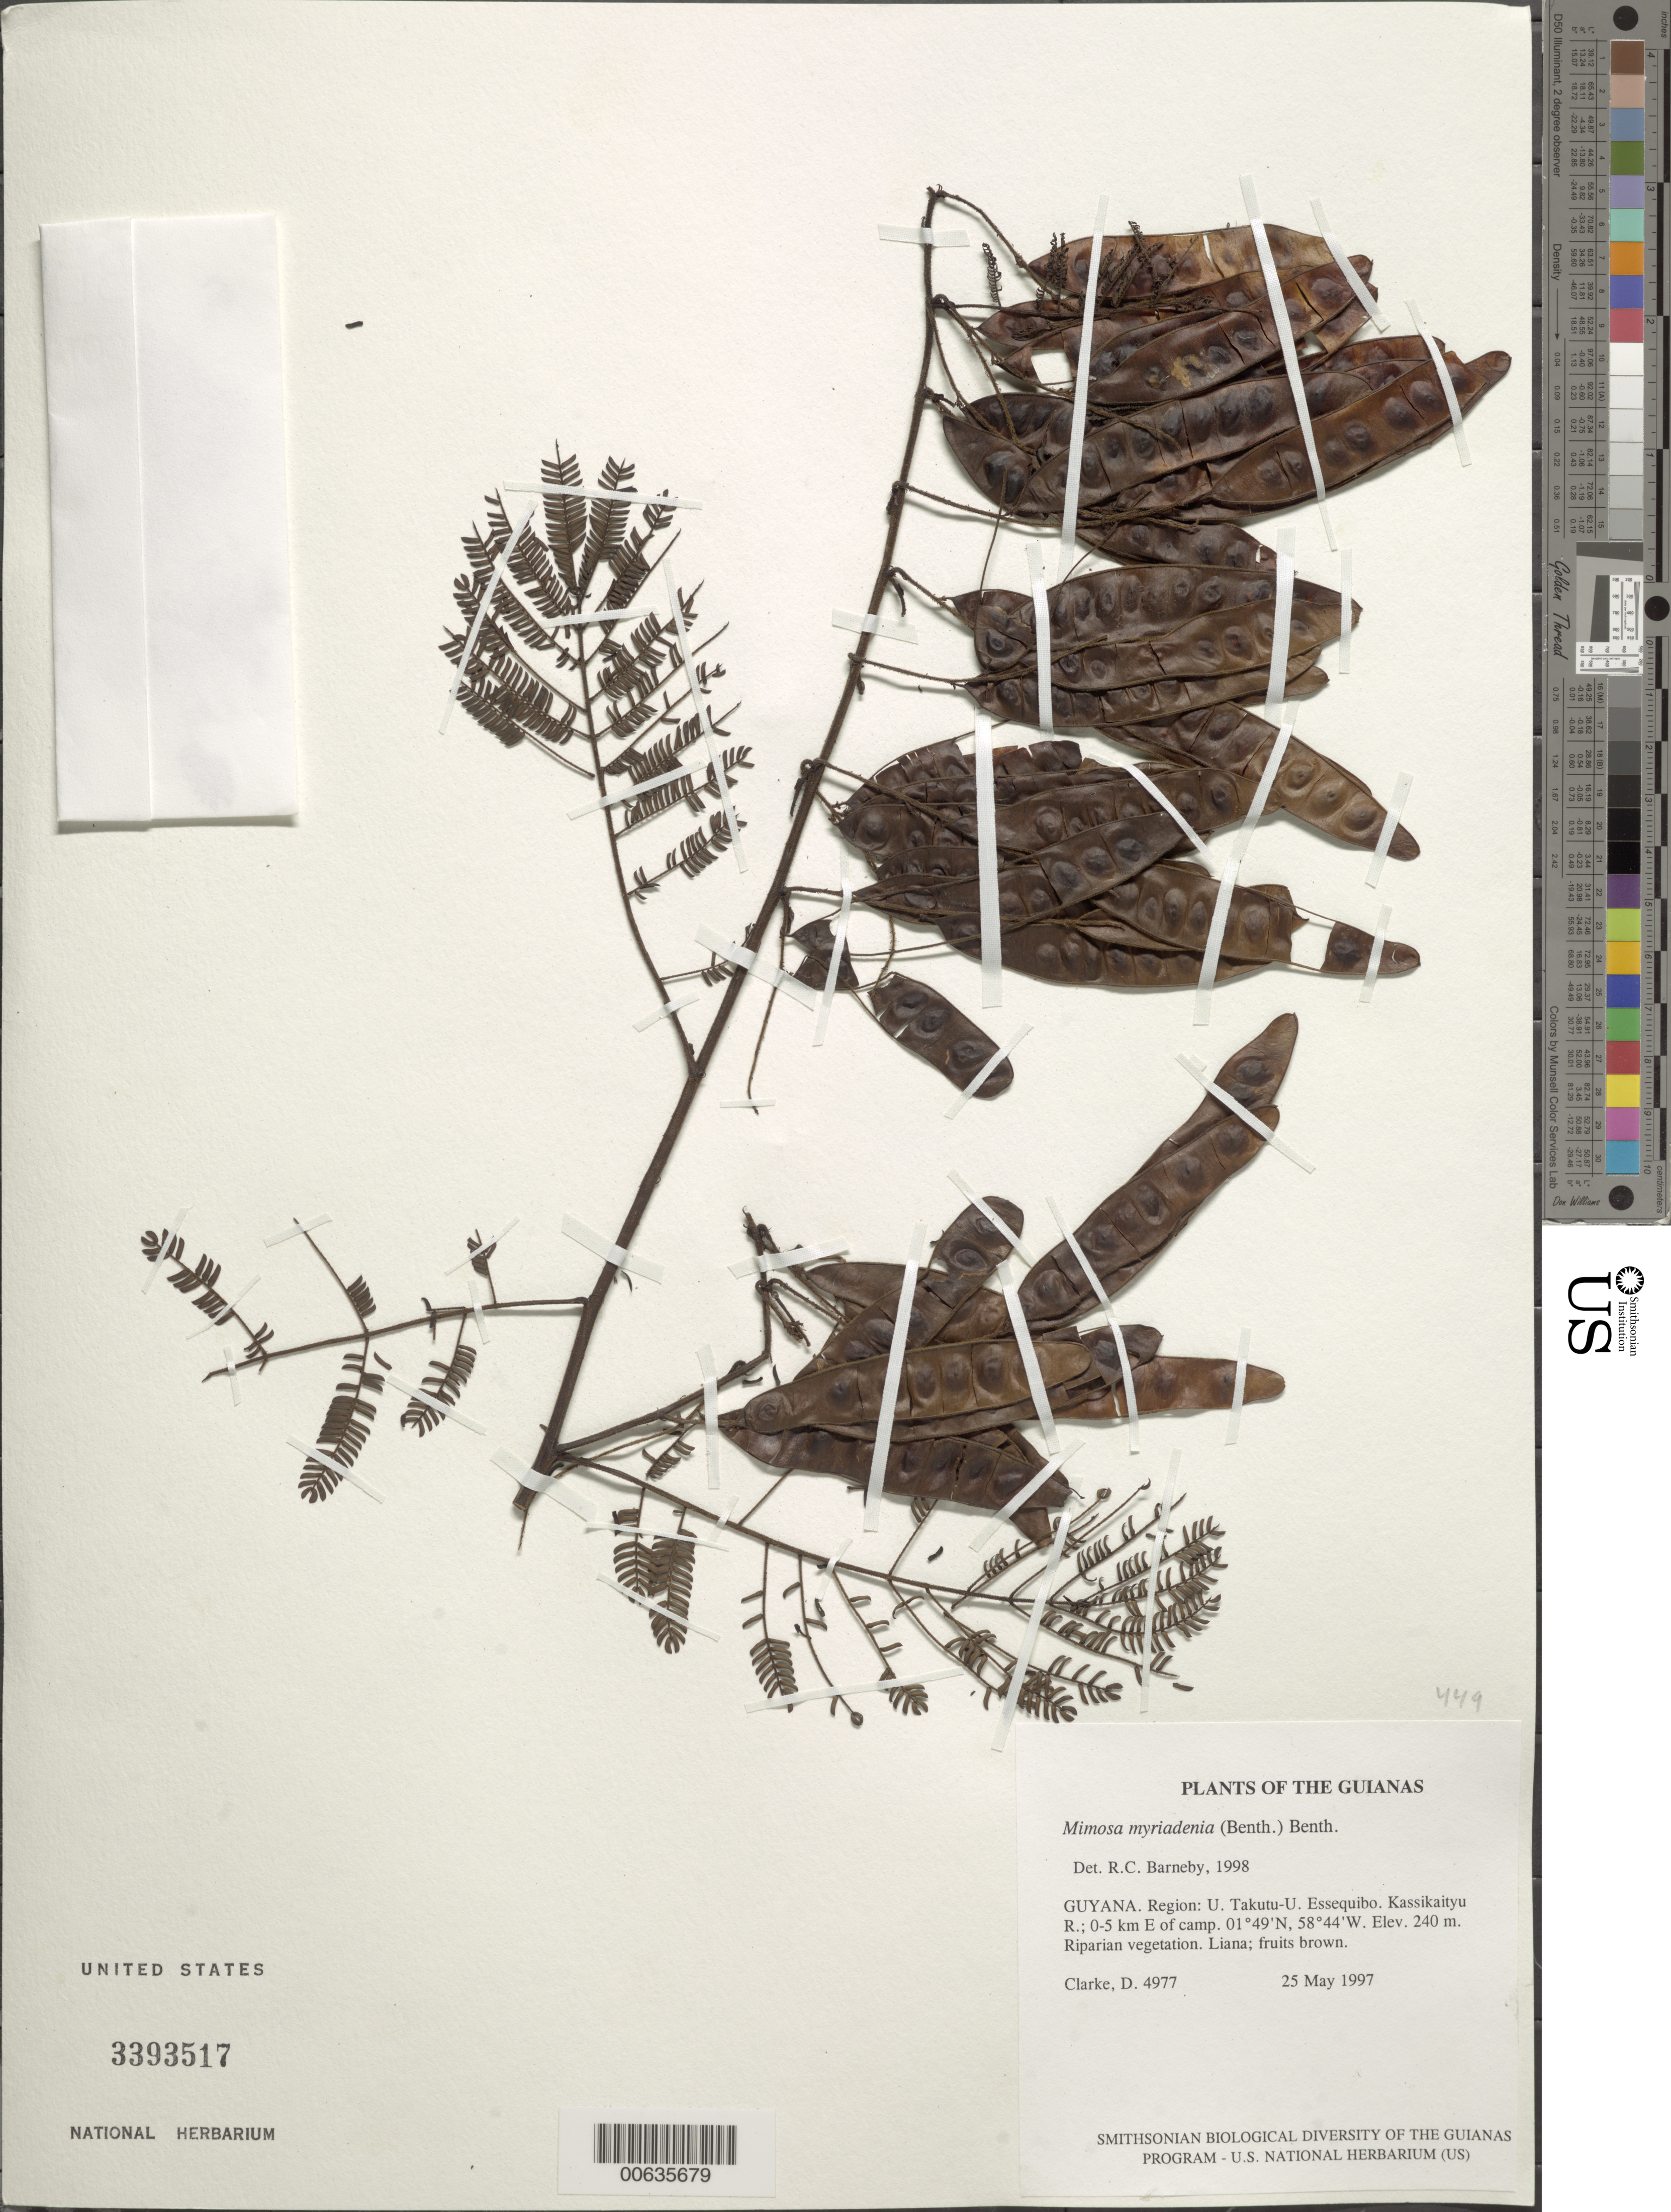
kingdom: Plantae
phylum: Tracheophyta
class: Magnoliopsida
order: Fabales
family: Fabaceae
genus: Mimosa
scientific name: Mimosa myriadenia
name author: Benth.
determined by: Barneby, Rupert C., (NY)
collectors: H. D. Clarke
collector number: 4977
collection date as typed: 25 May 1997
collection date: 1997-05-25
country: Guyana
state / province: U. Takutu-U. Essequibo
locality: Kassikaityu R.; 0-5 km E of camp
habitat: Riparian vegetation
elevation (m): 240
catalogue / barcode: US 3393517